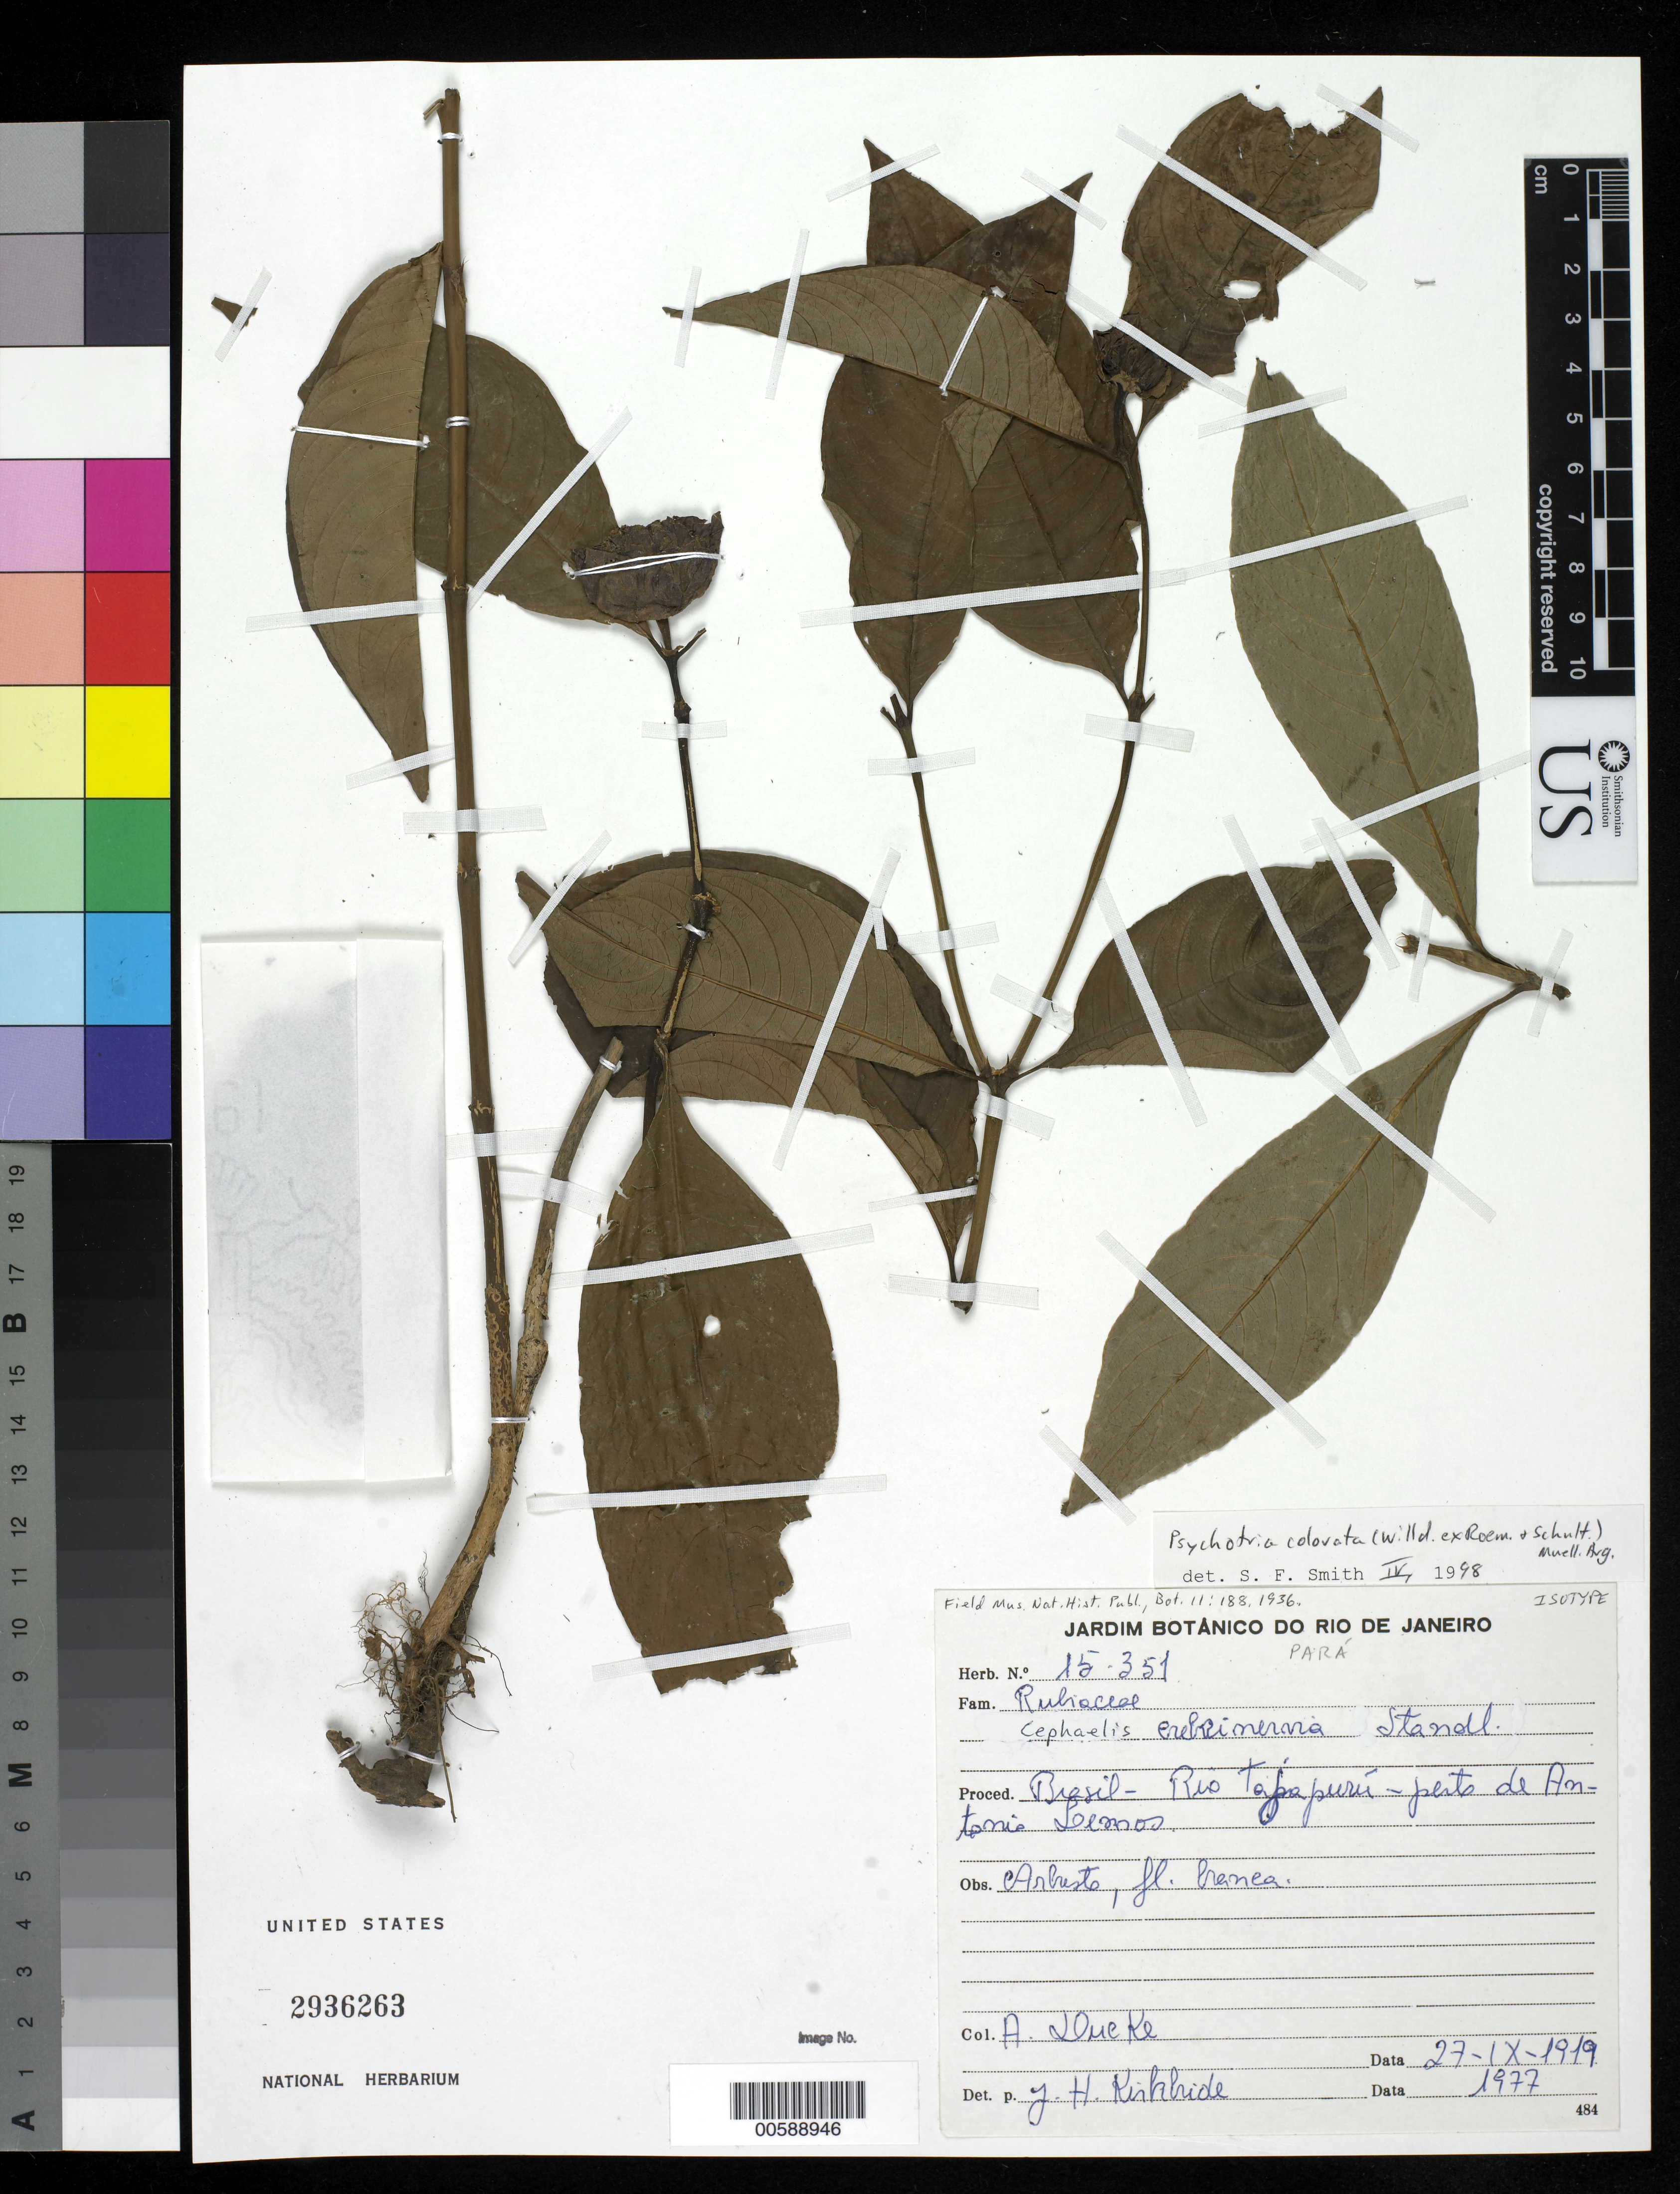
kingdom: Plantae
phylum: Tracheophyta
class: Magnoliopsida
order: Gentianales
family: Rubiaceae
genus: Cephaelis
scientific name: Cephaelis crebrinervia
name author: Standl.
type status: Isotype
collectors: A. Ducke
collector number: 15351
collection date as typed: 27 Sep 1919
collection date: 1919-09-27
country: Brazil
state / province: Pará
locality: Rio Tajapuru - Perto de Antonio Lemo.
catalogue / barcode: US 2936263